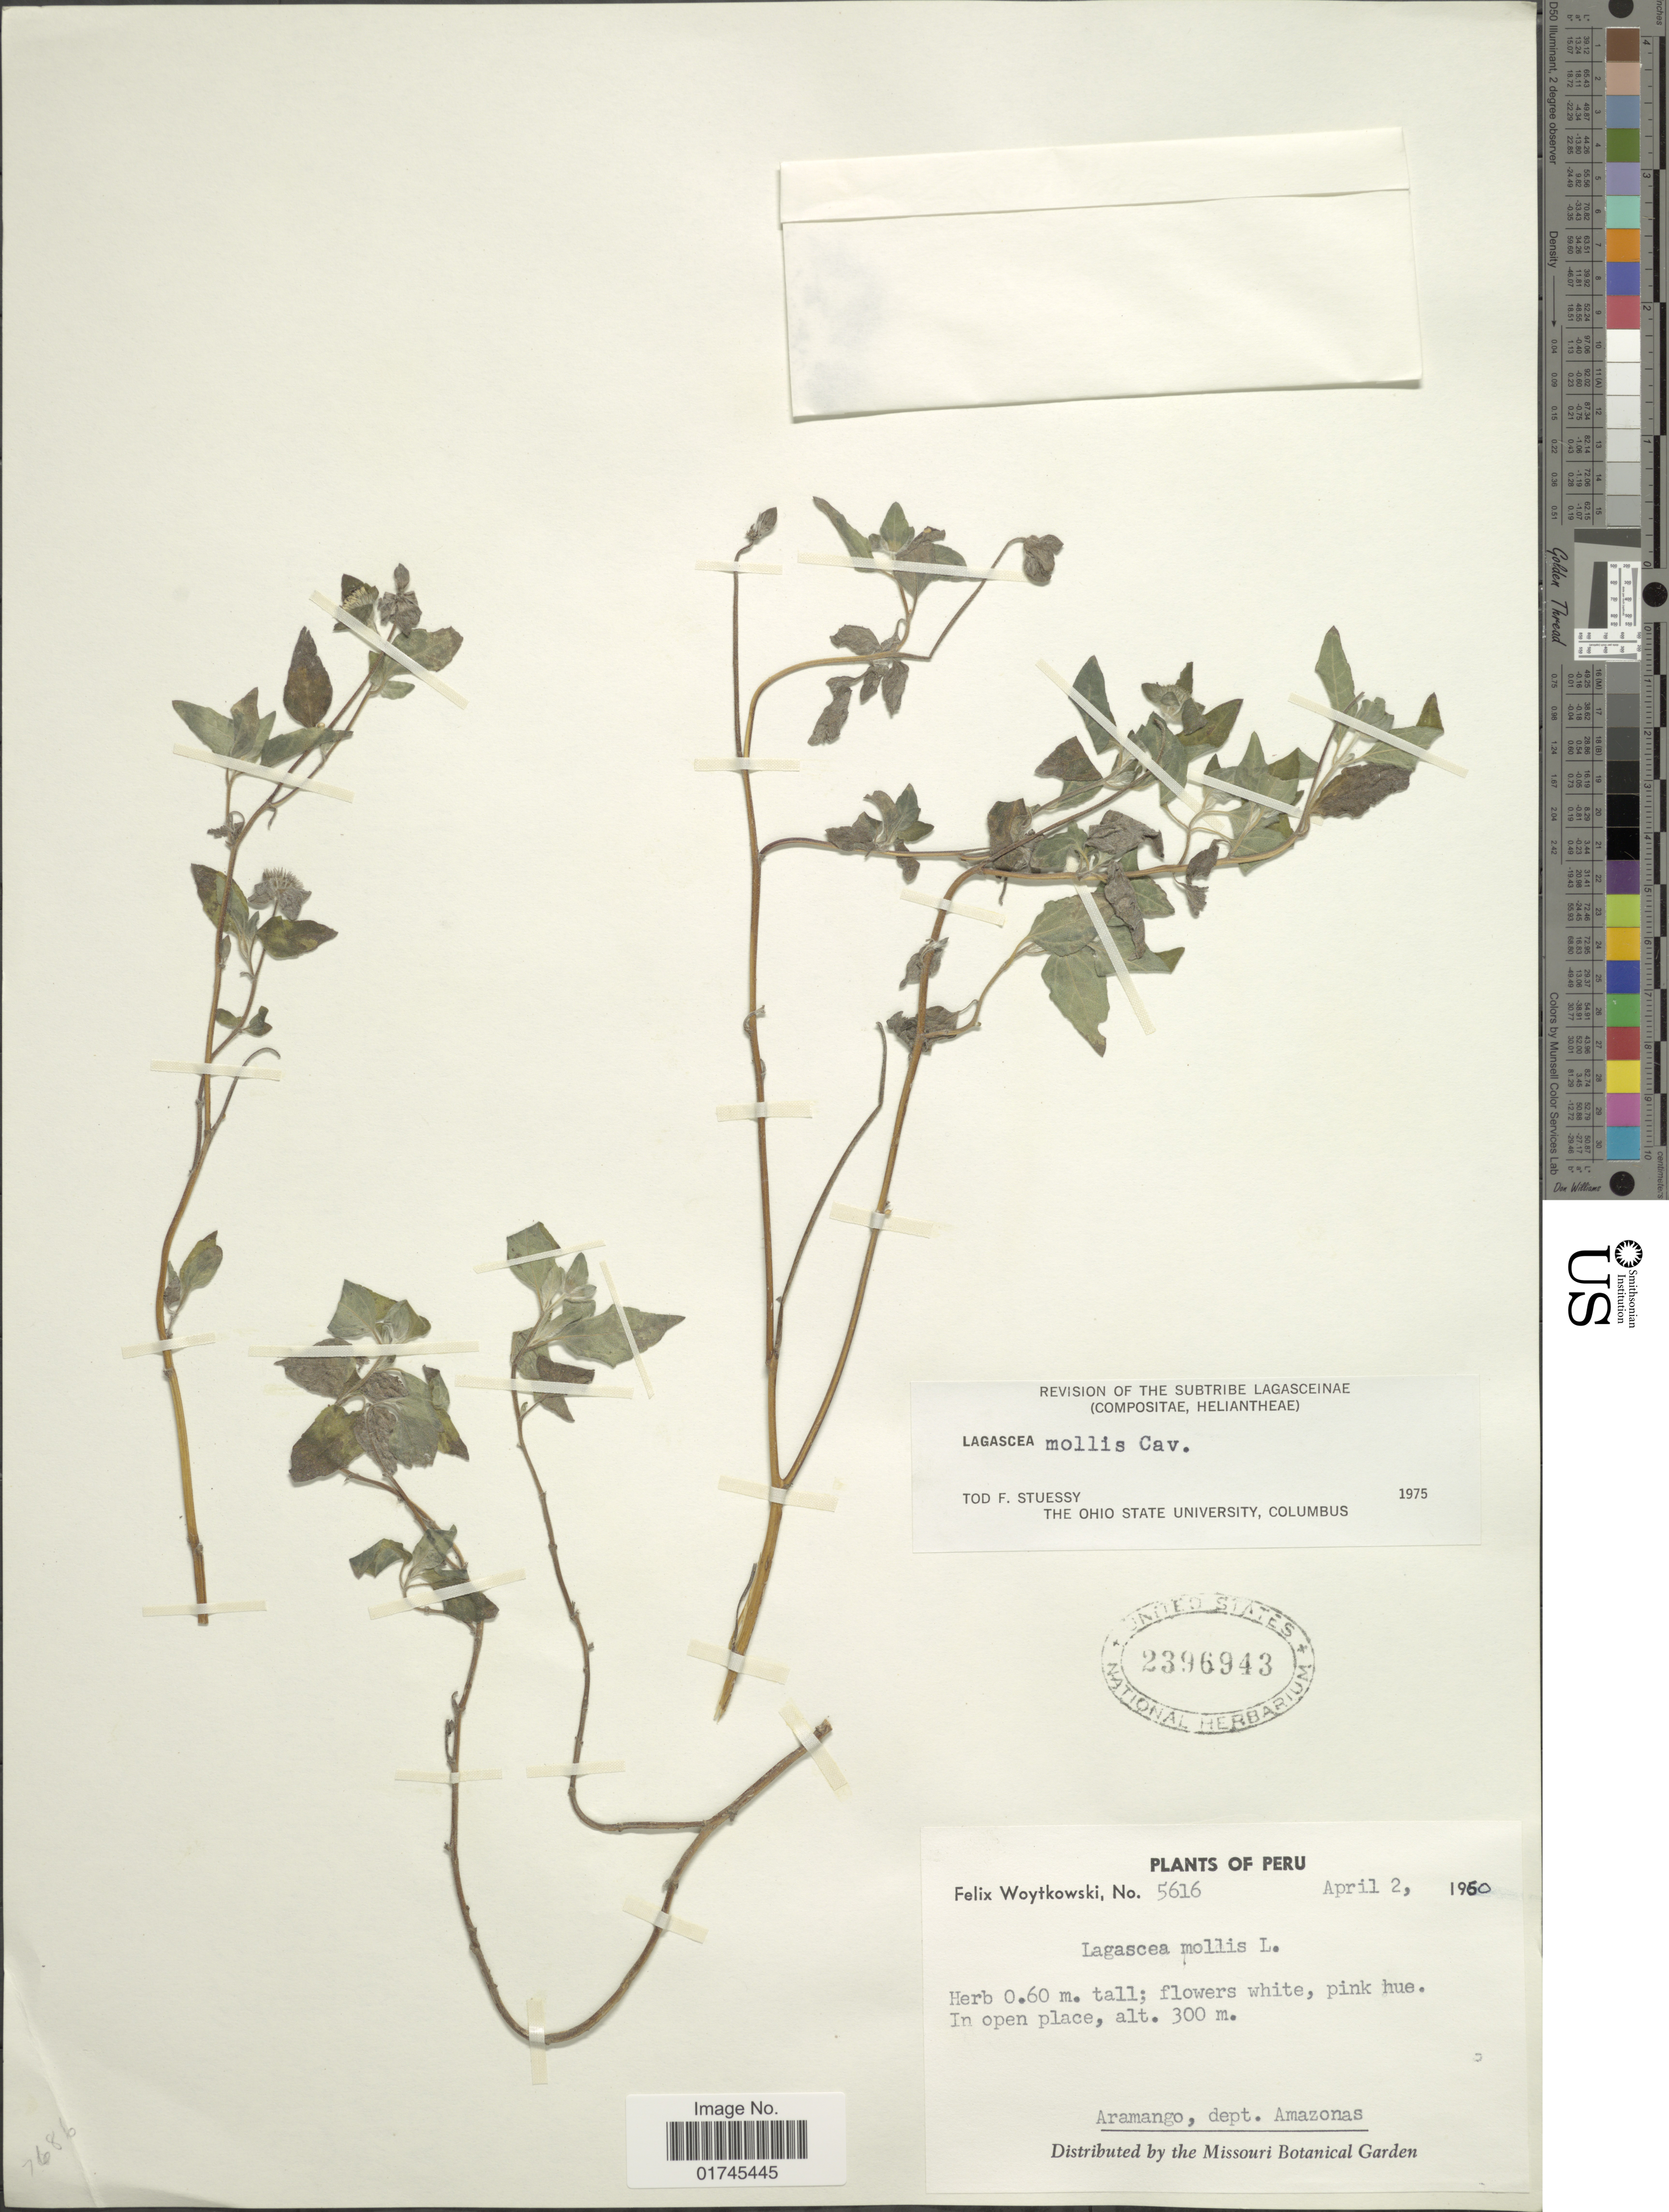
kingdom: Plantae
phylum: Tracheophyta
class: Magnoliopsida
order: Asterales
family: Asteraceae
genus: Lagascea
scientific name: Lagascea mollis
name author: Cav.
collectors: F. Woytkowski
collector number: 5616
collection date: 1960-04-02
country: Venezuela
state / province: Amazonas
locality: Aramango, in open place.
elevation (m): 300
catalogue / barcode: US 2396943